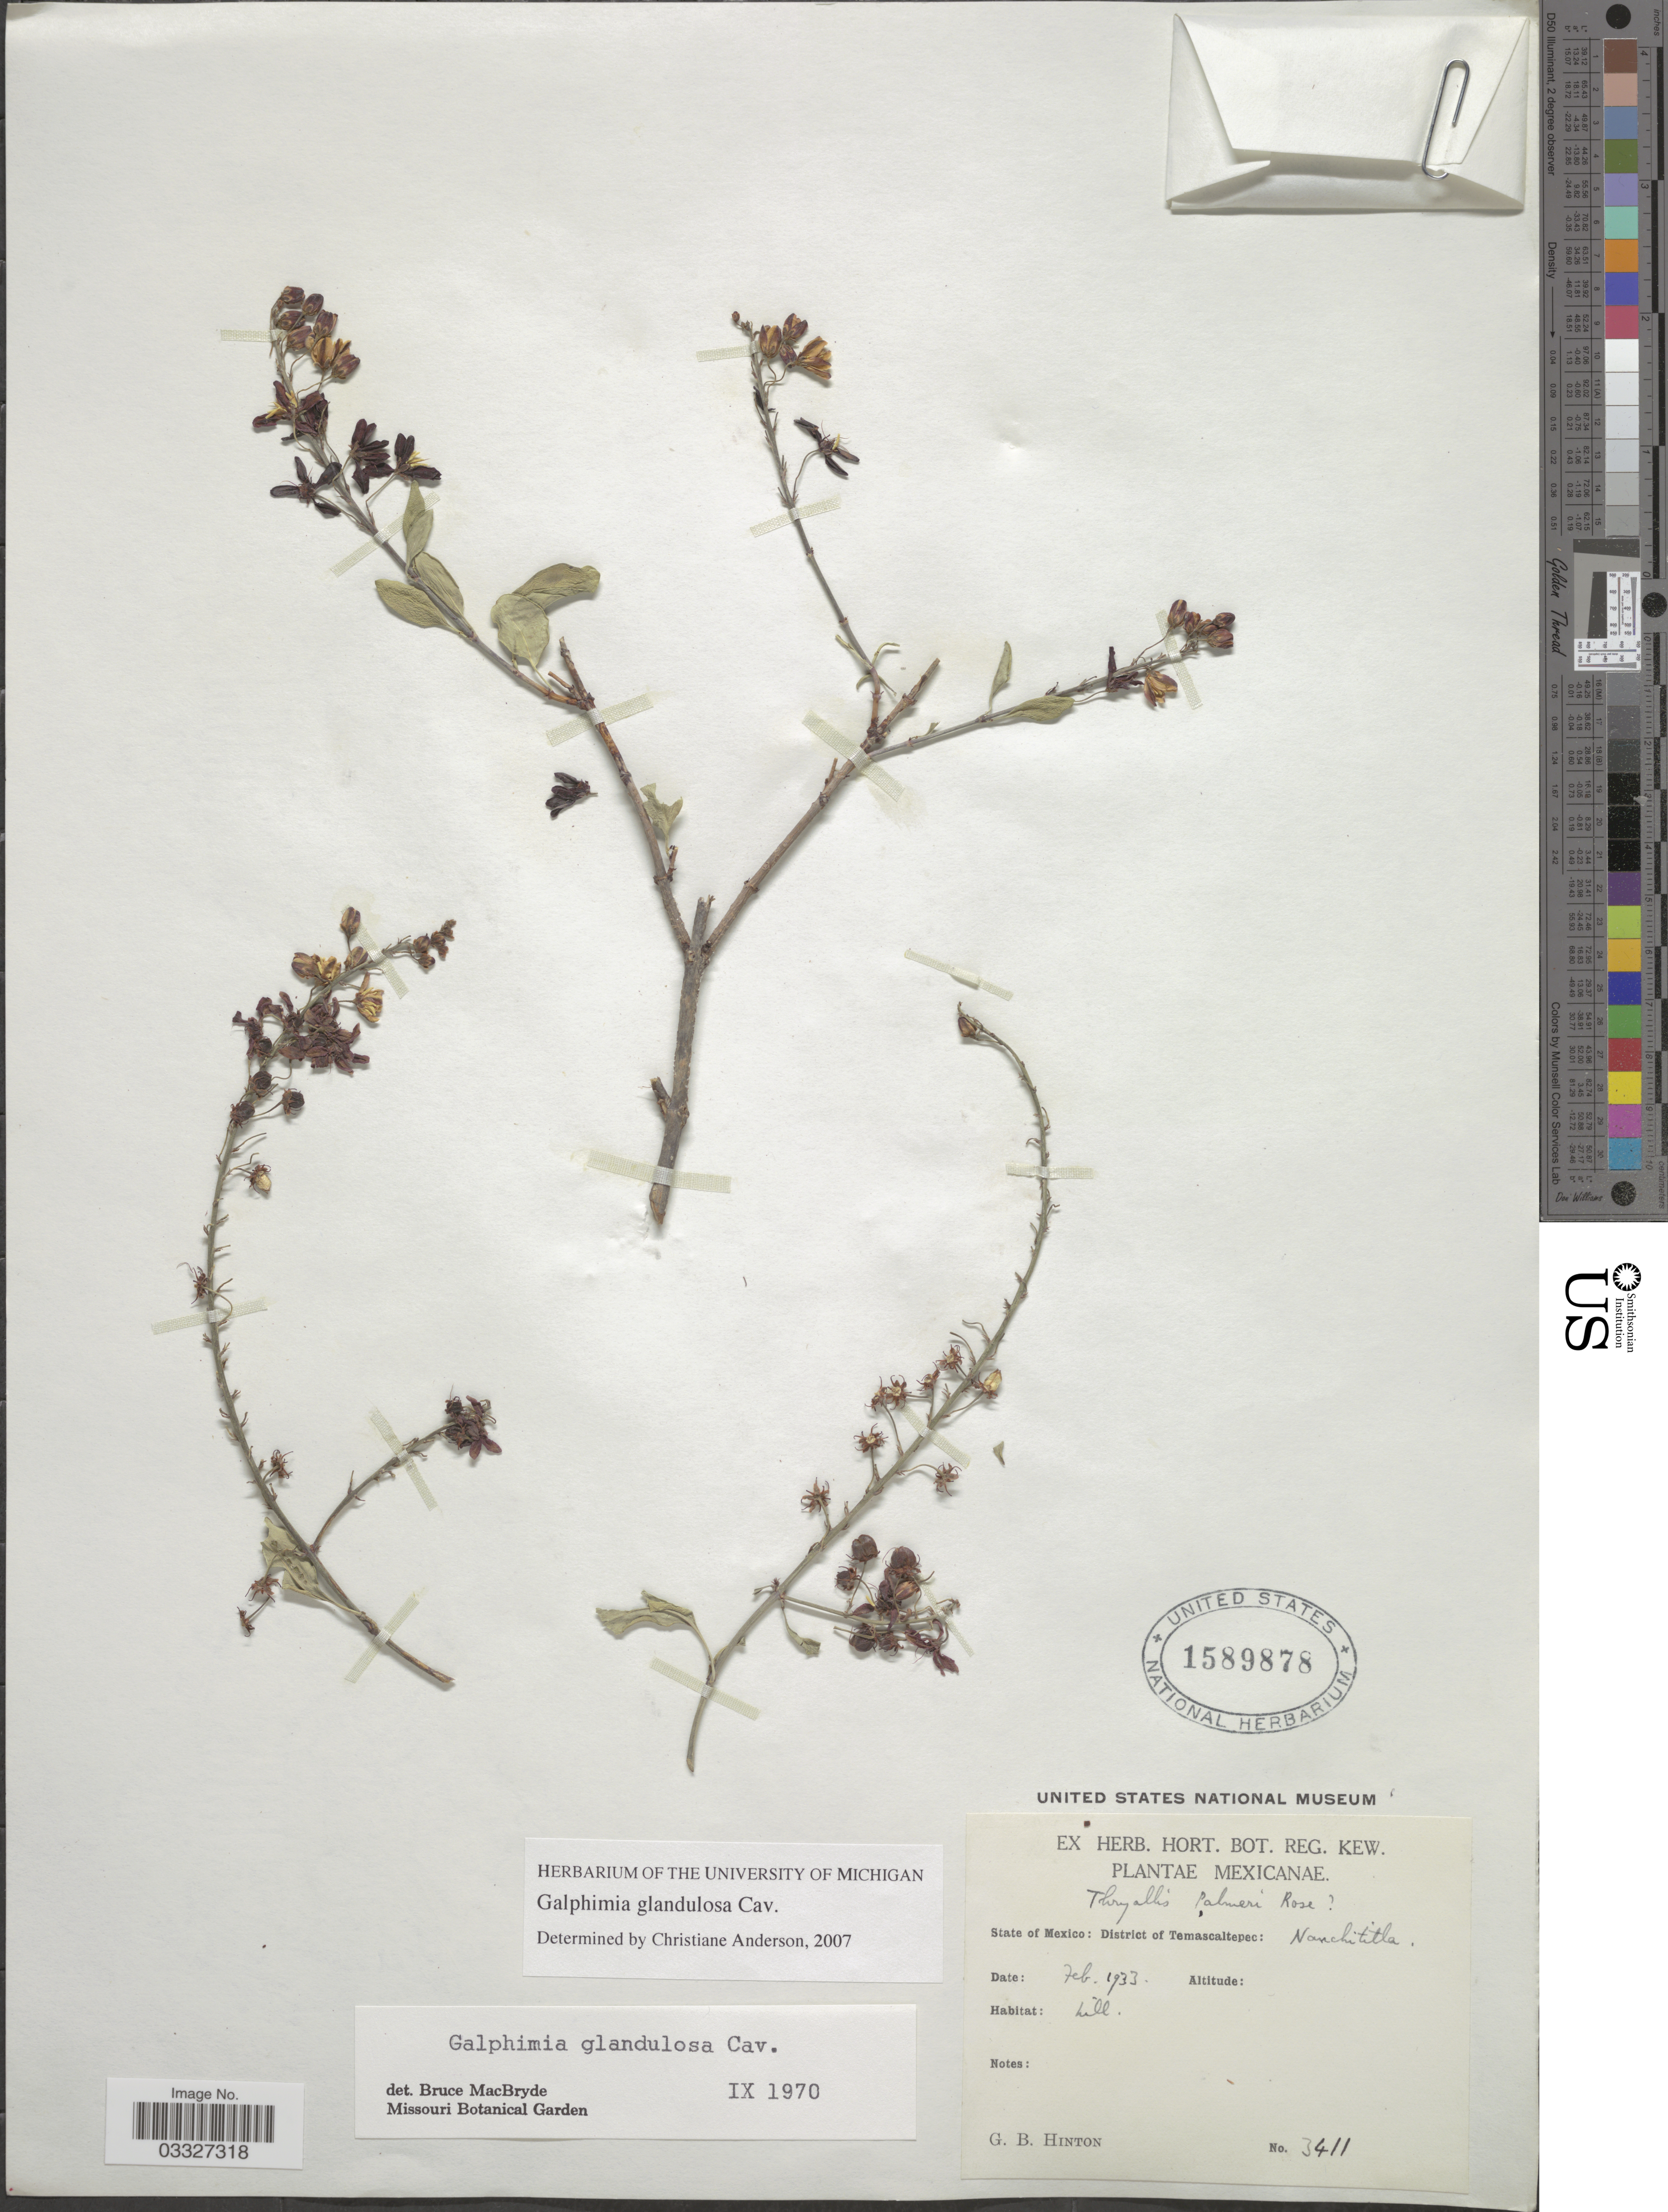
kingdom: Plantae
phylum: Tracheophyta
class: Magnoliopsida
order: Malpighiales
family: Malpighiaceae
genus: Galphimia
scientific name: Galphimia glandulosa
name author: Cav.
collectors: G. B. Hinton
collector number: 3411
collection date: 1933-02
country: Mexico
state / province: México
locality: District of Temascaltepec: Nanchititla.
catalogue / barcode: US 1589878